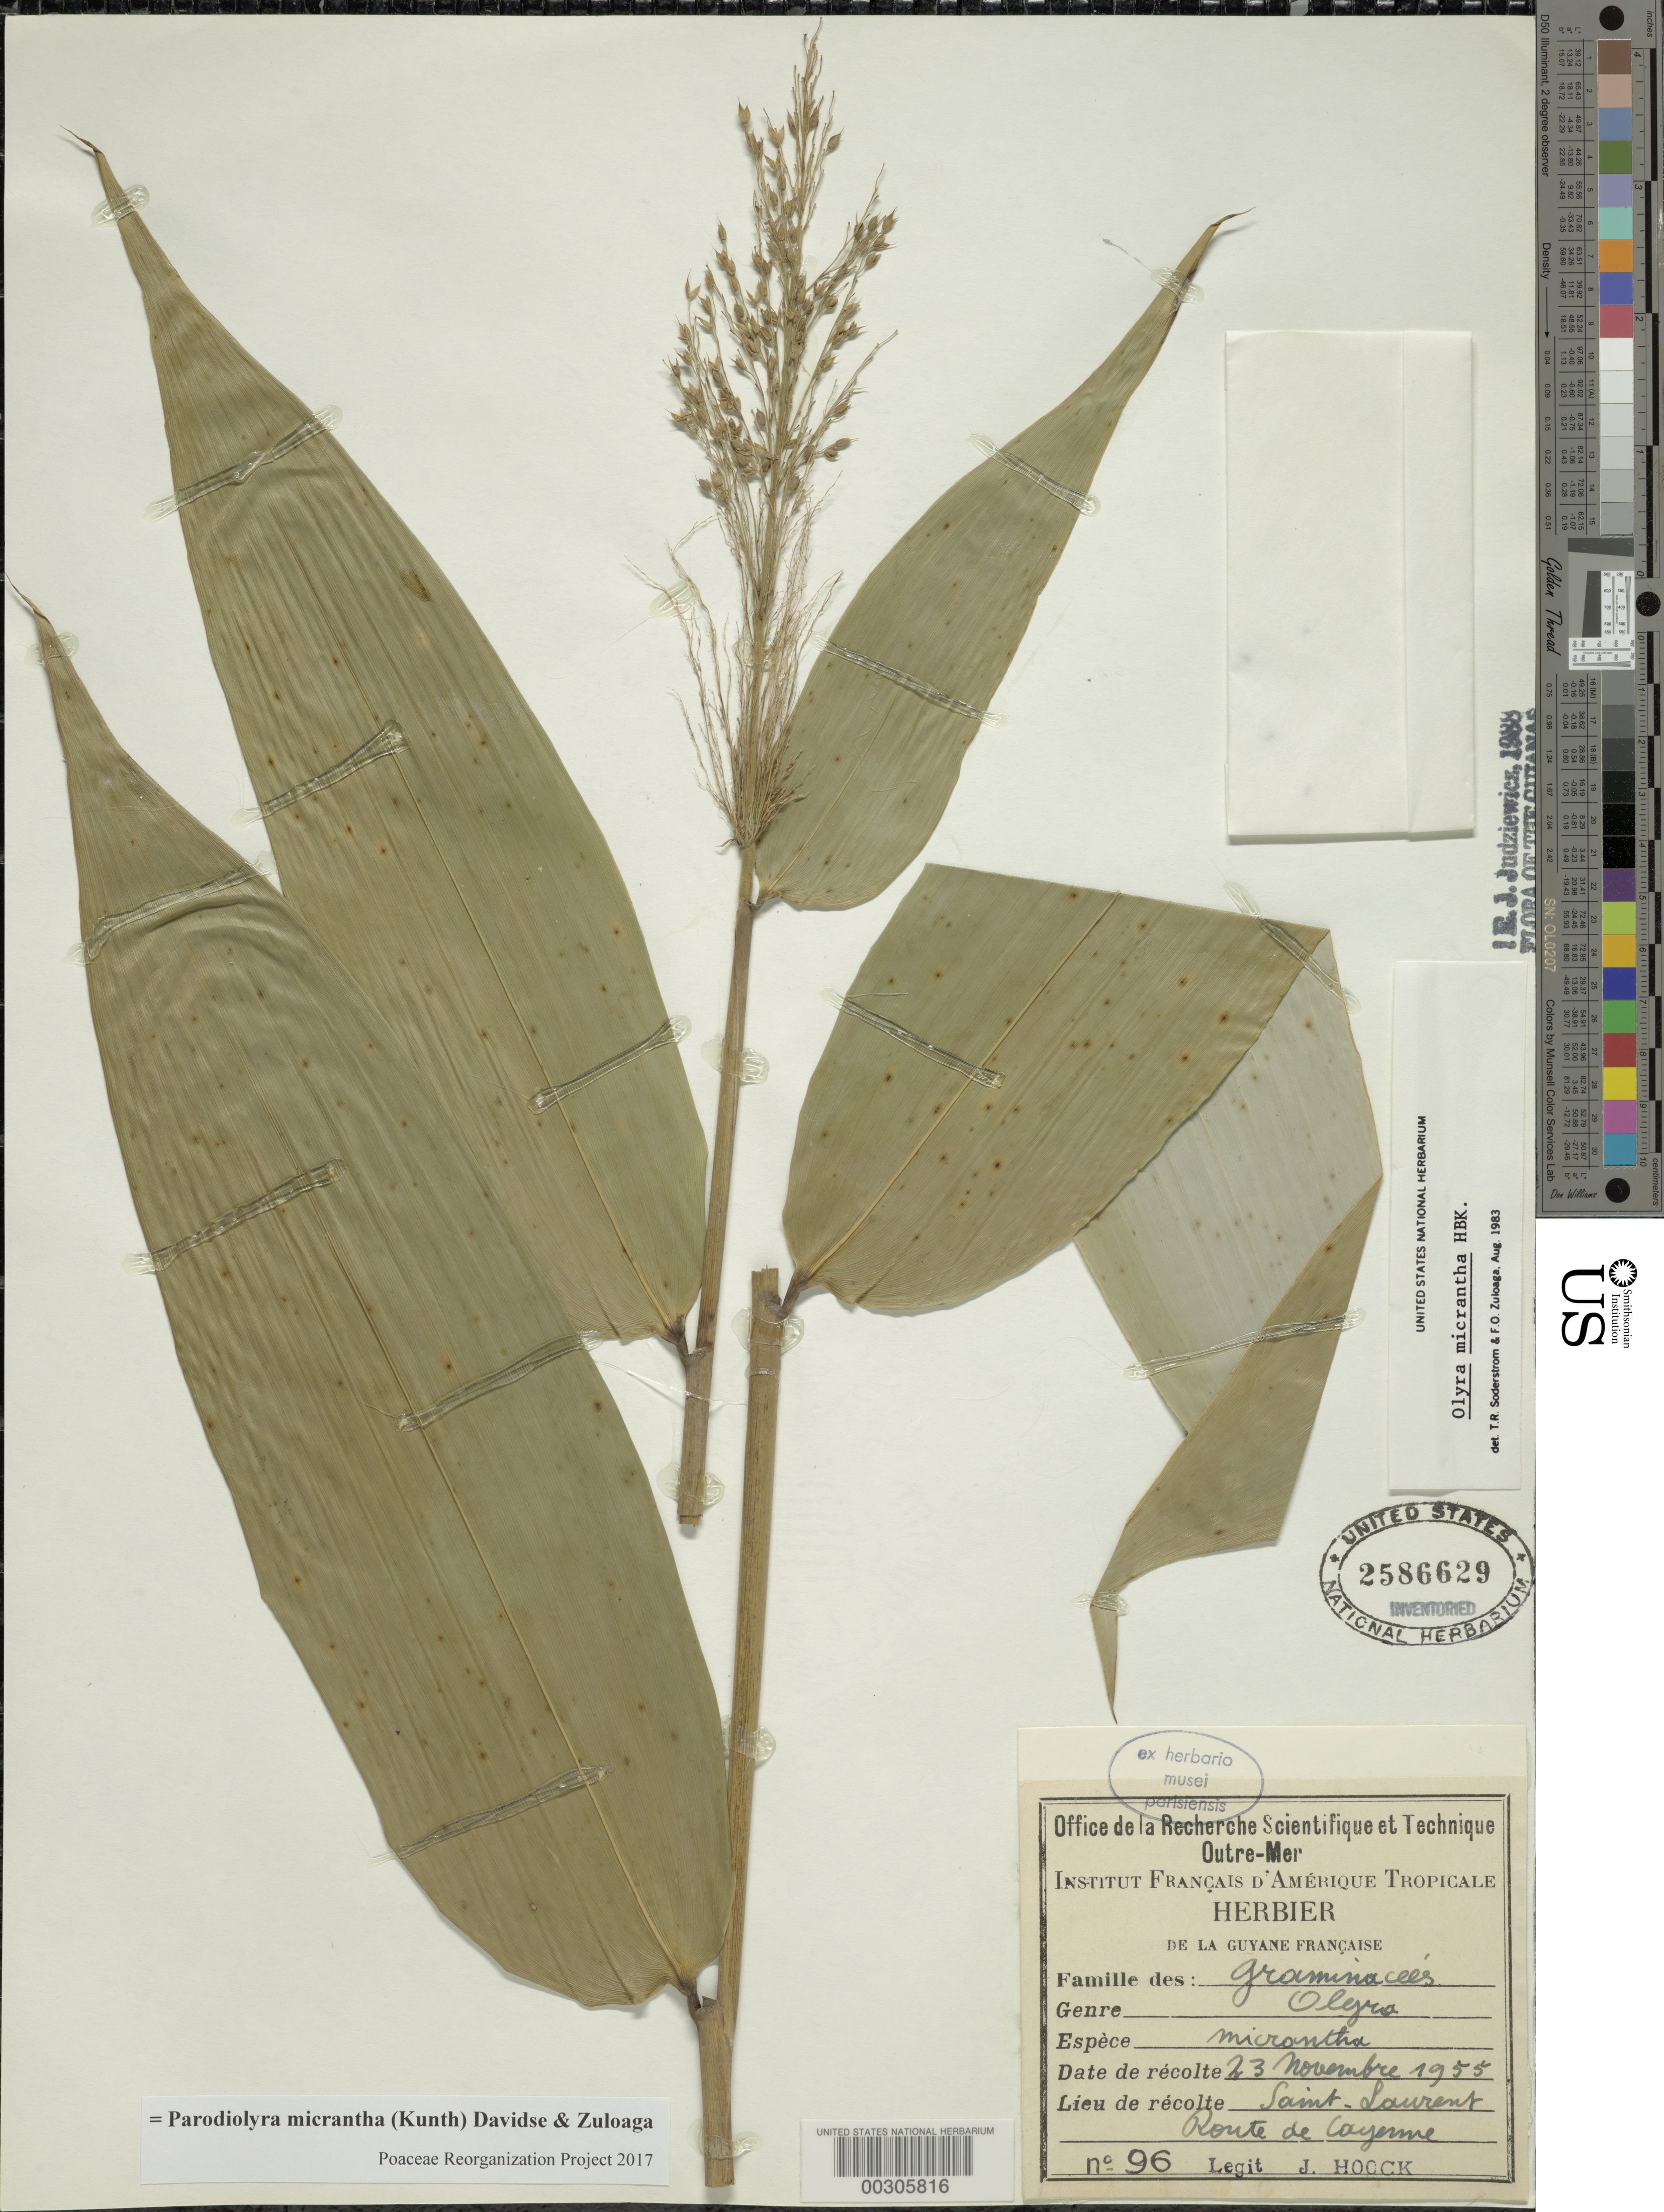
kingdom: Plantae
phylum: Tracheophyta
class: Liliopsida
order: Poales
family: Poaceae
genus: Parodiolyra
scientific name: Parodiolyra micrantha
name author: (Kunth) Davidse & Zuloaga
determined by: Poaceae Reorganization Project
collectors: J. Hoock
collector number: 96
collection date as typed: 23 Nov 1955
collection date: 1955-11-23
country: French Guiana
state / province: Cayenne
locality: St. laurens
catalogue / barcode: US 2586629